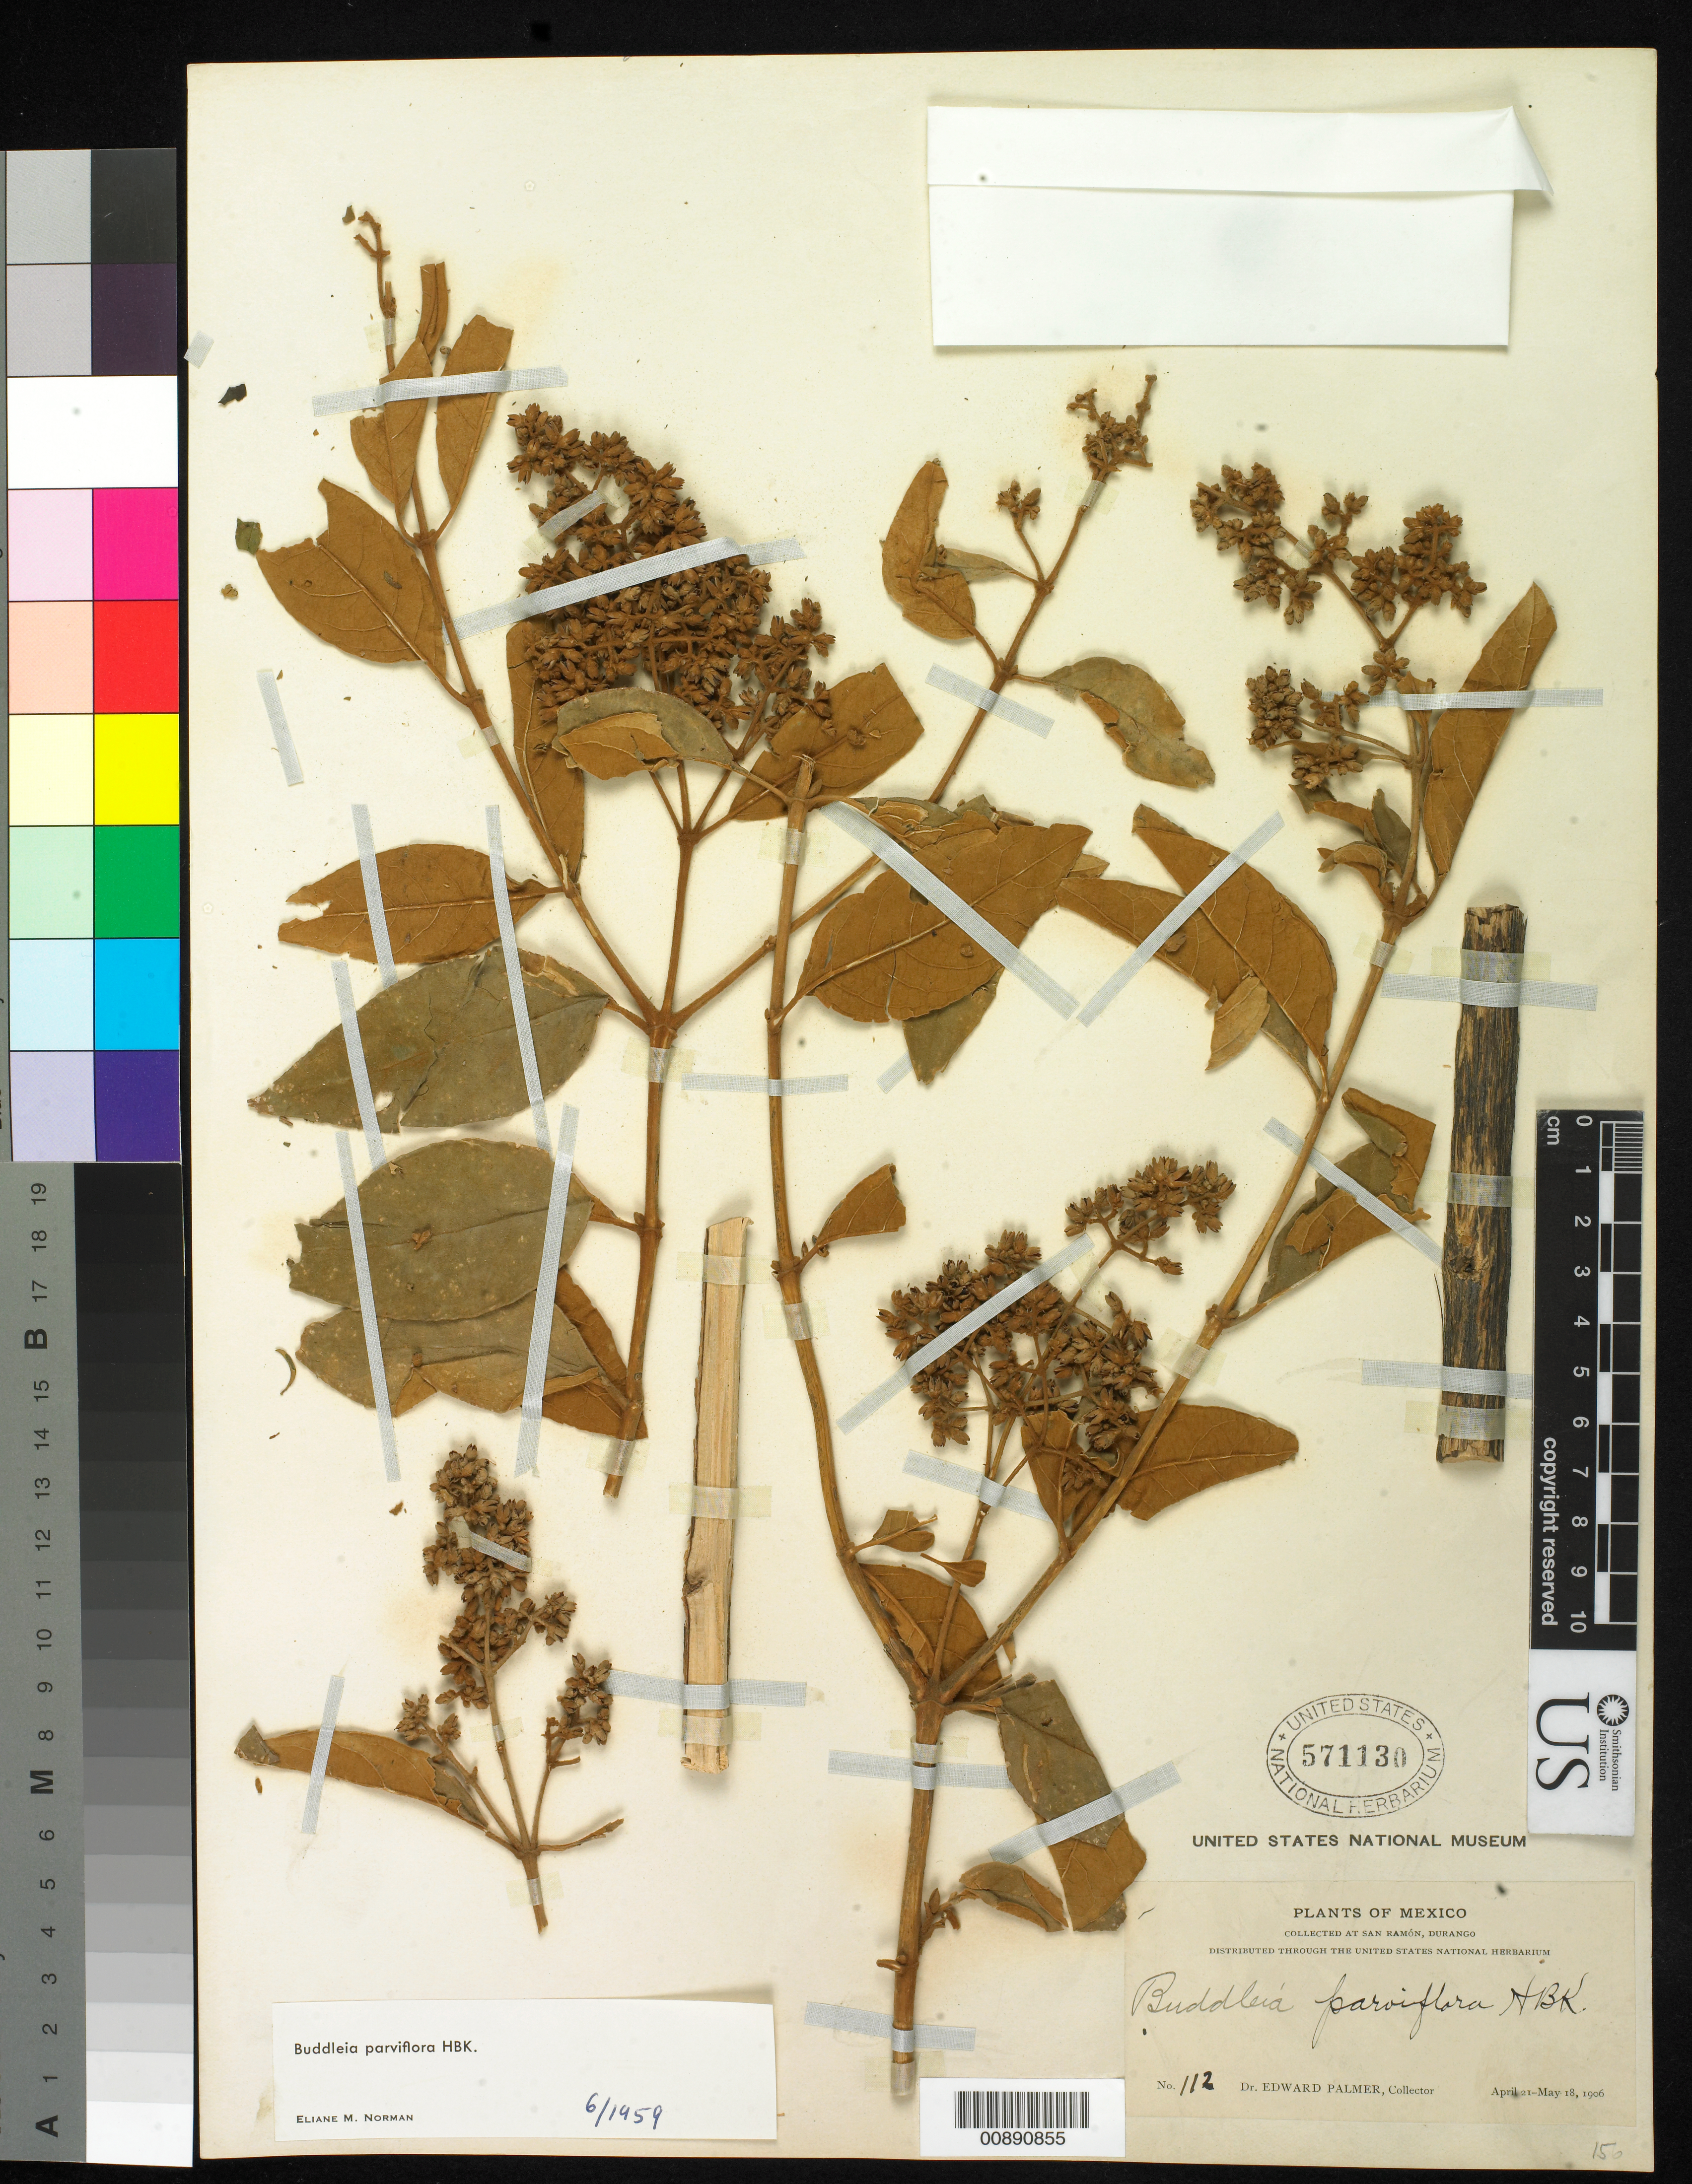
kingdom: Plantae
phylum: Tracheophyta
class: Magnoliopsida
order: Lamiales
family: Scrophulariaceae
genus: Buddleja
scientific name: Buddleja parviflora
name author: Kunth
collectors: E. Palmer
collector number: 112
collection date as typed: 21 Apr 1906 to 18 May 1906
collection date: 1906-04-21/1906-05-18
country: Mexico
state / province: Durango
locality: San Ramón, Durango.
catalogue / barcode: US 571130